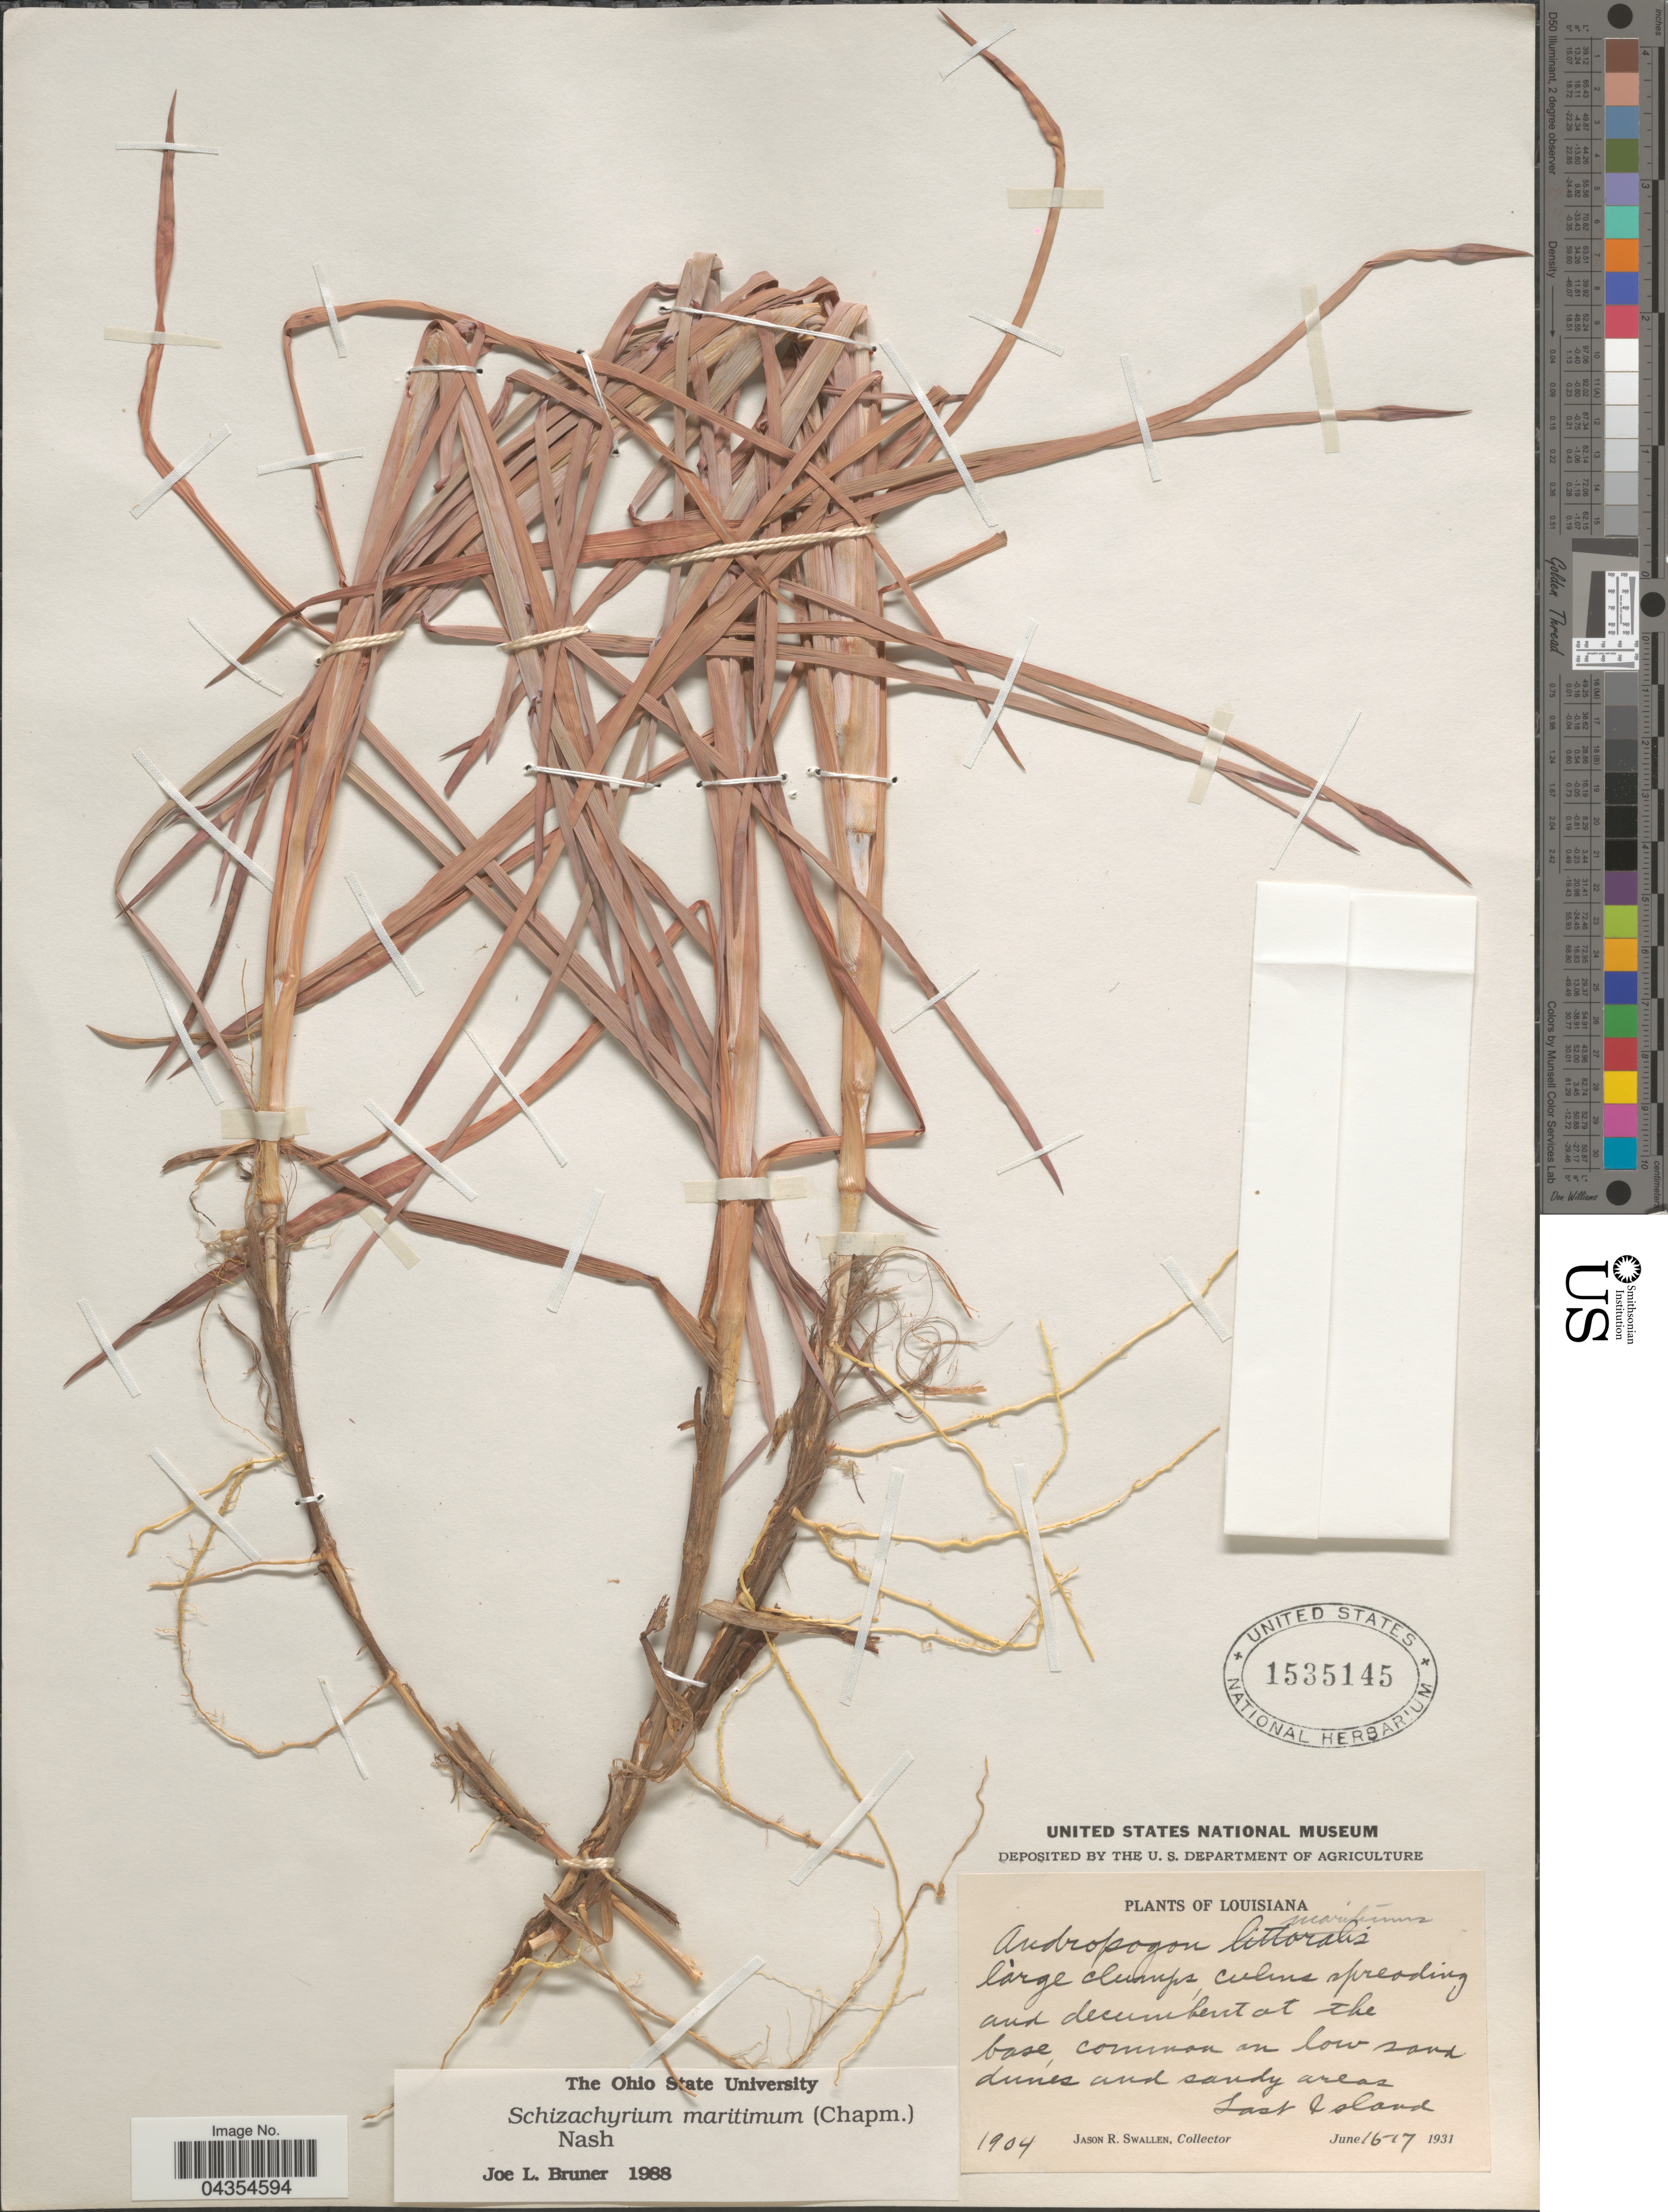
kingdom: Plantae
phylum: Tracheophyta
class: Liliopsida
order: Poales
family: Poaceae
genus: Schizachyrium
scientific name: Schizachyrium maritimum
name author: (Chapm.) Nash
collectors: J. R. Swallen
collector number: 1904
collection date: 1931-06-16/1931-06-17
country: United States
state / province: Louisiana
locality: Common on low sand dunes and sandy areas. Last Island.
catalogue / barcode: US 1535145